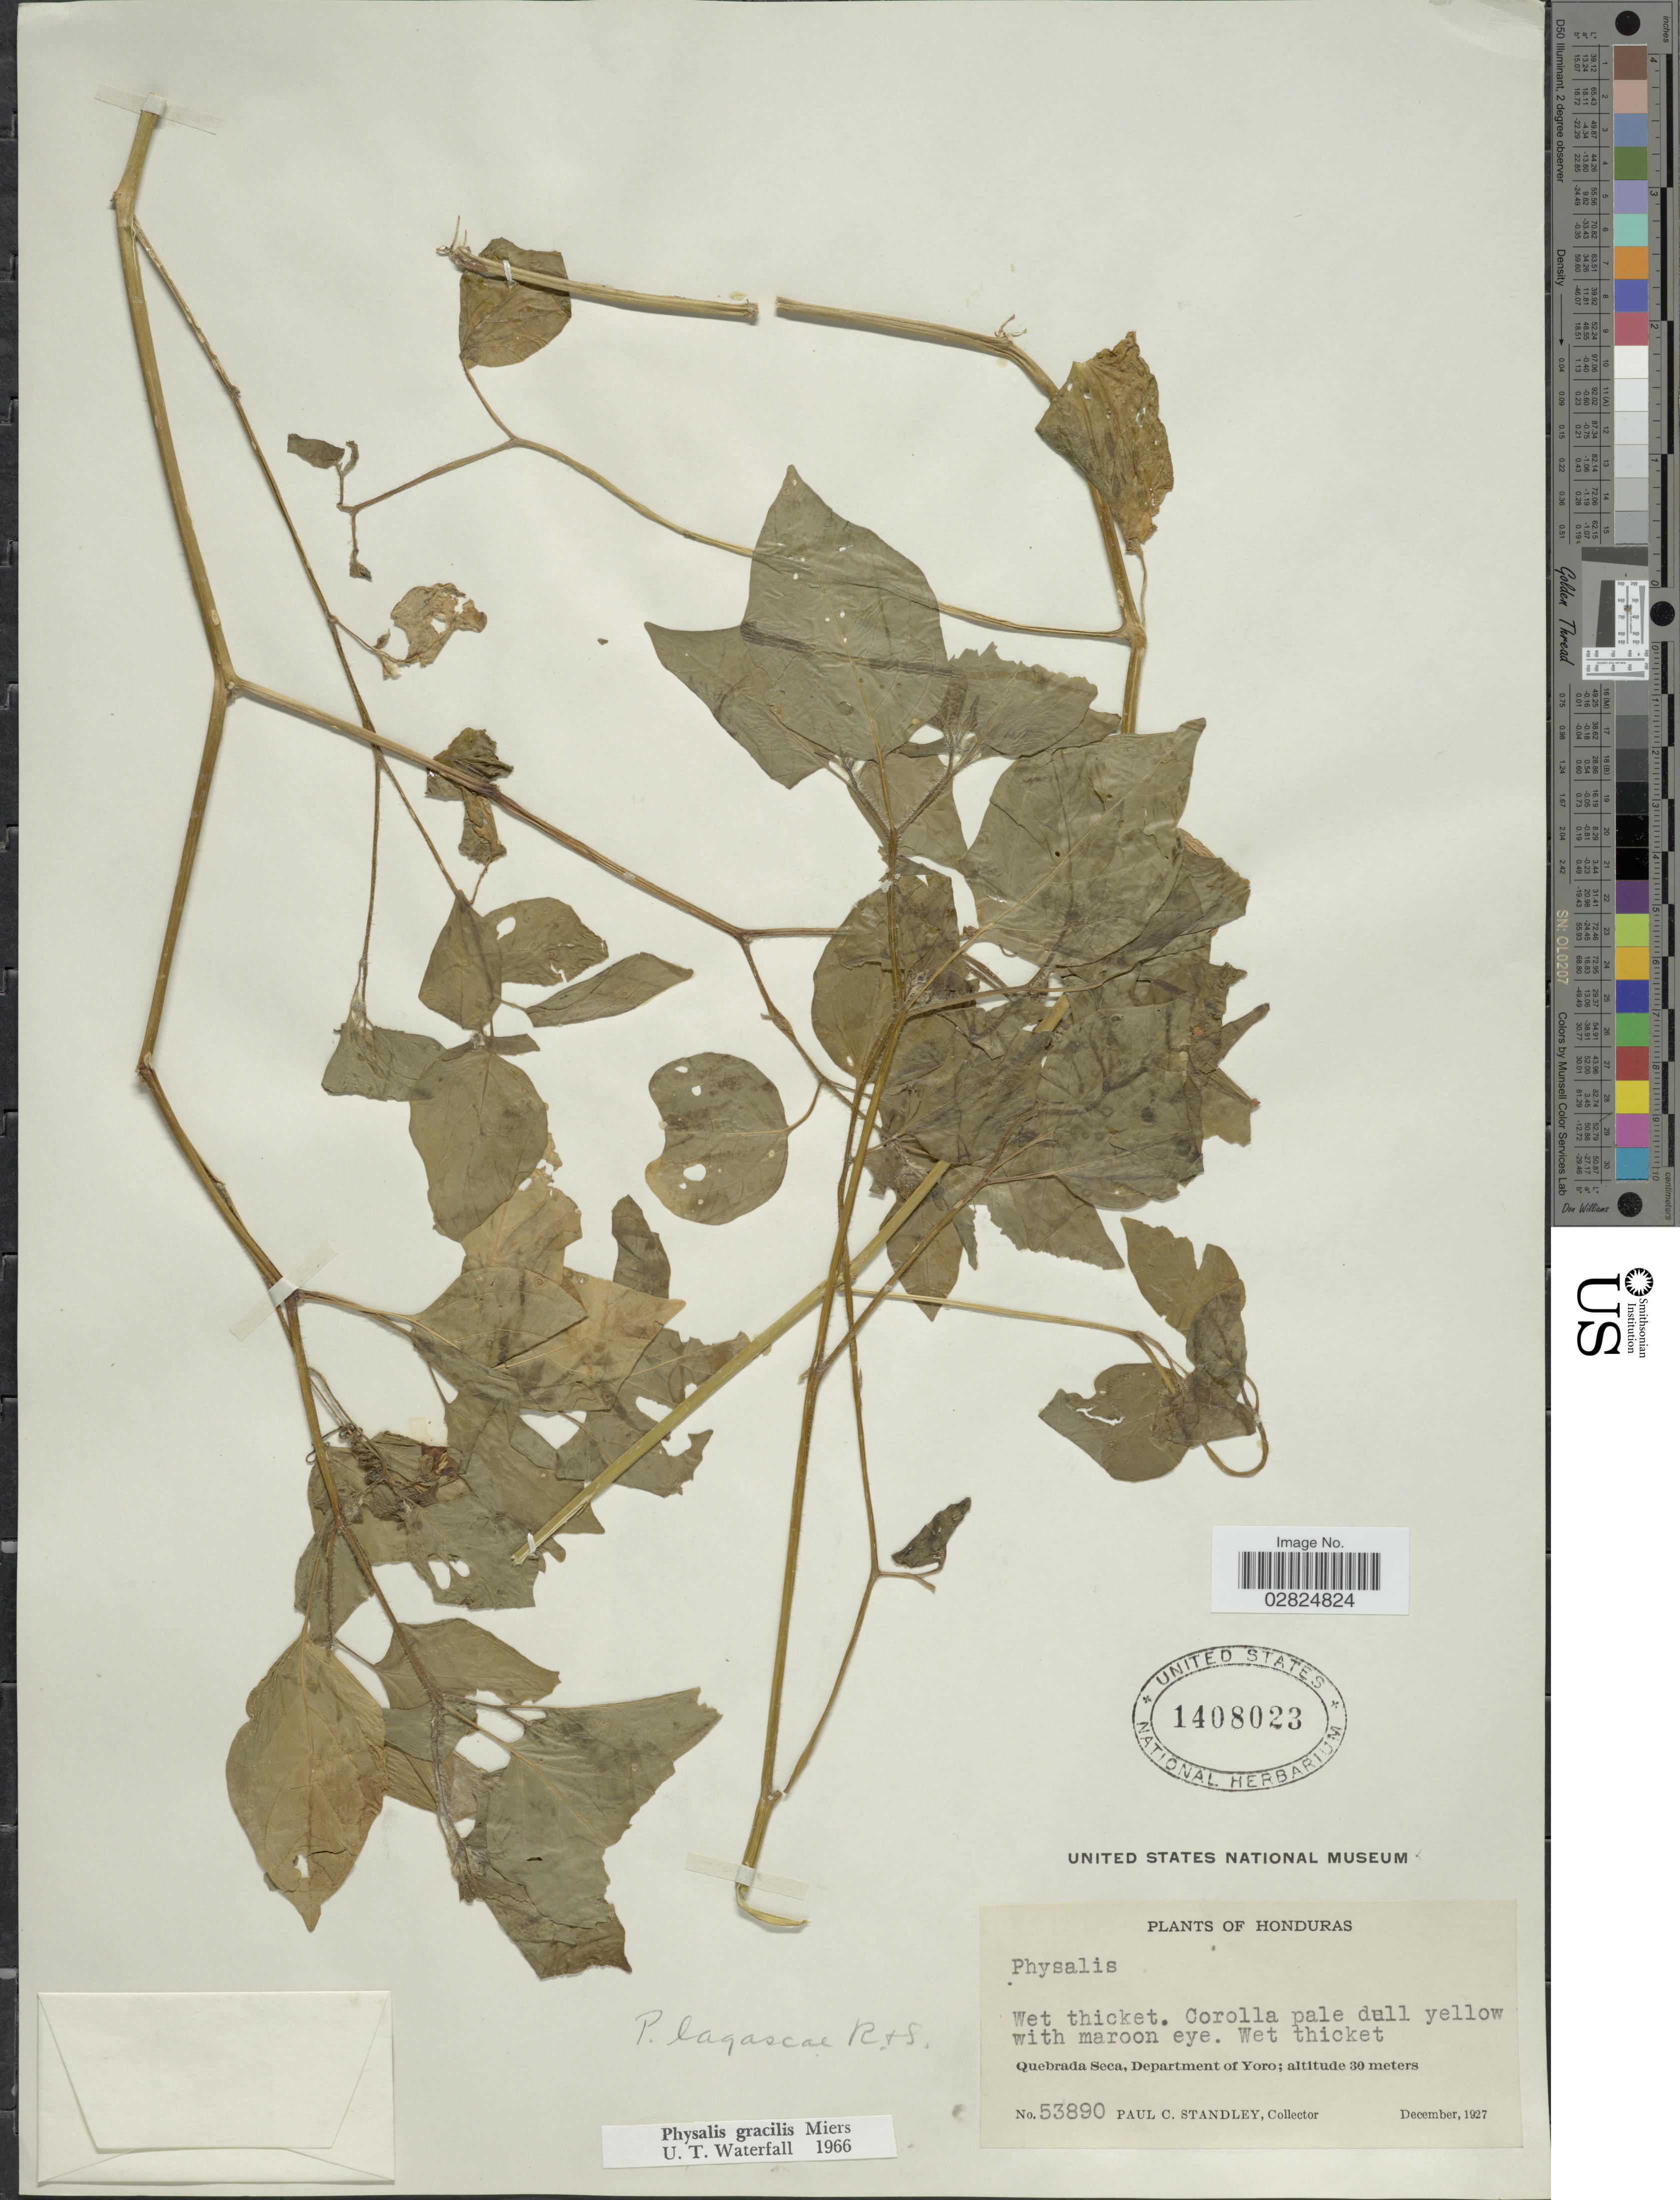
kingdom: Plantae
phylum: Tracheophyta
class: Magnoliopsida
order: Solanales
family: Solanaceae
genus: Physalis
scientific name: Physalis gracilis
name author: Miers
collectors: P. C. Standley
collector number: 53890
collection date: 1927-12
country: Honduras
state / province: Yoro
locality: Quebrada Seca, Department of Yoro.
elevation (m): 30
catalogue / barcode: US 1408023